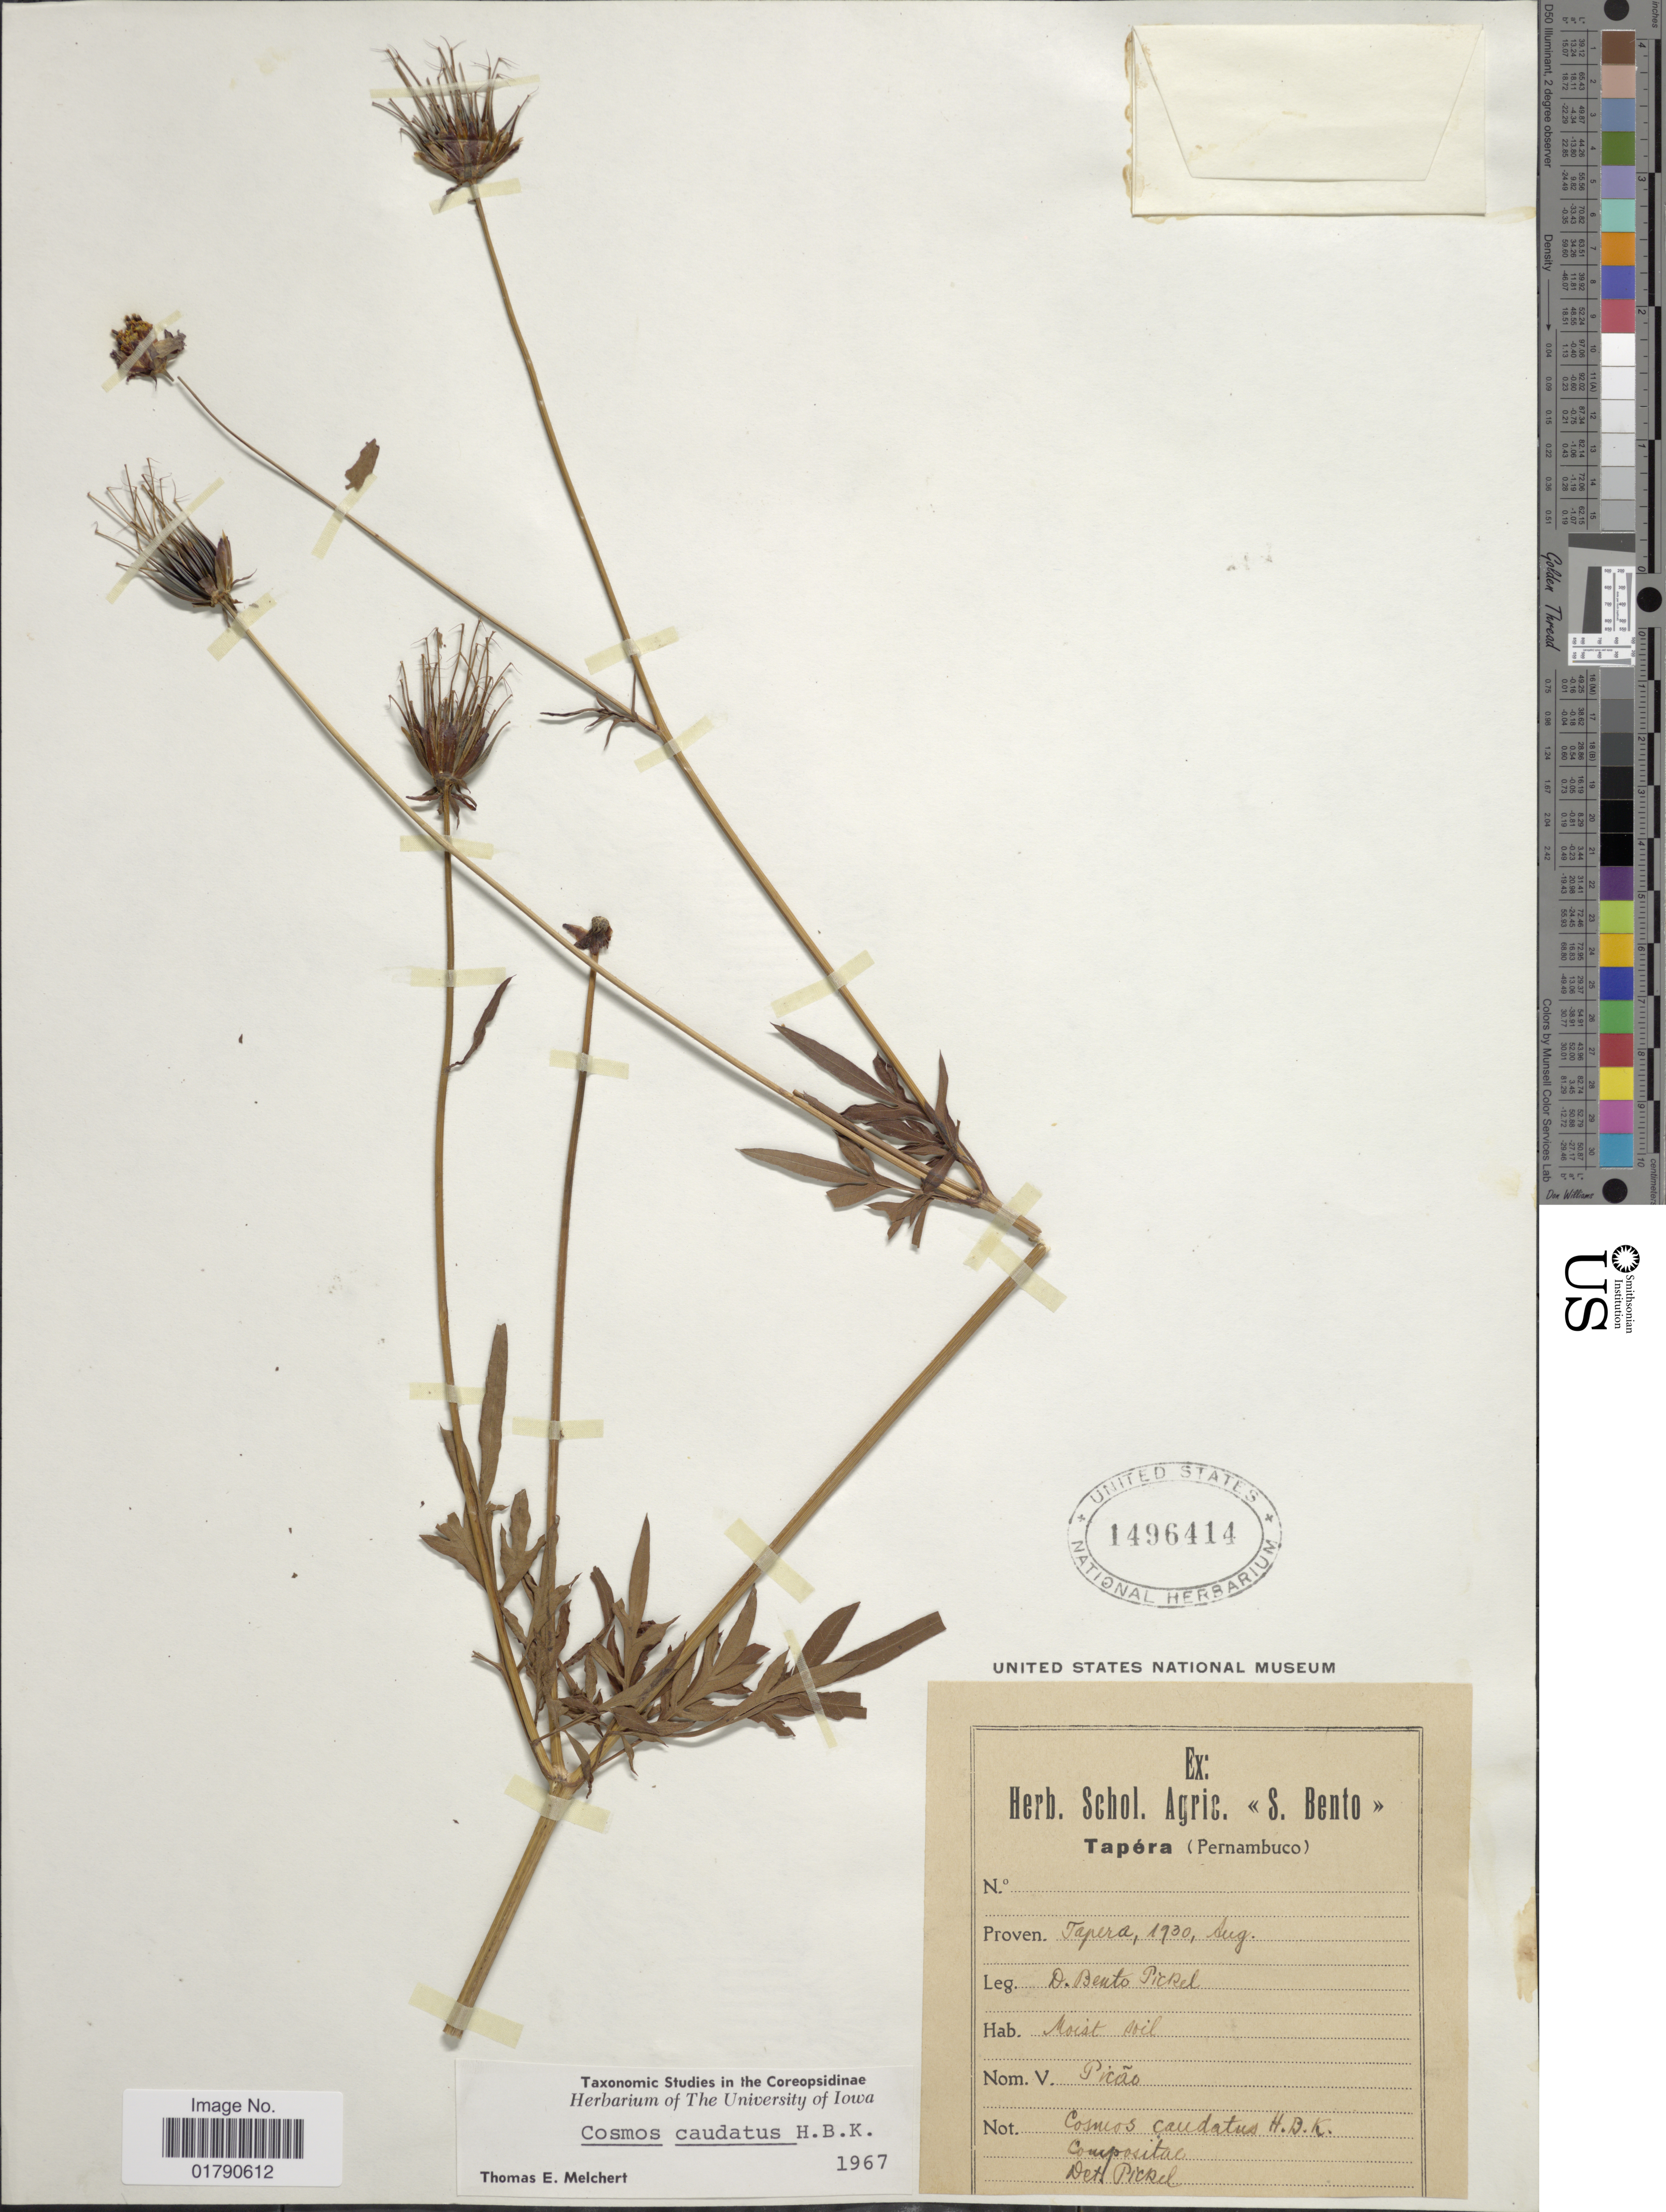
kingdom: Plantae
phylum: Tracheophyta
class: Magnoliopsida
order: Asterales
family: Asteraceae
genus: Cosmos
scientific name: Cosmos caudatus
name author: Kunth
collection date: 1930-08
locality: Tapera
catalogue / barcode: US 1496414